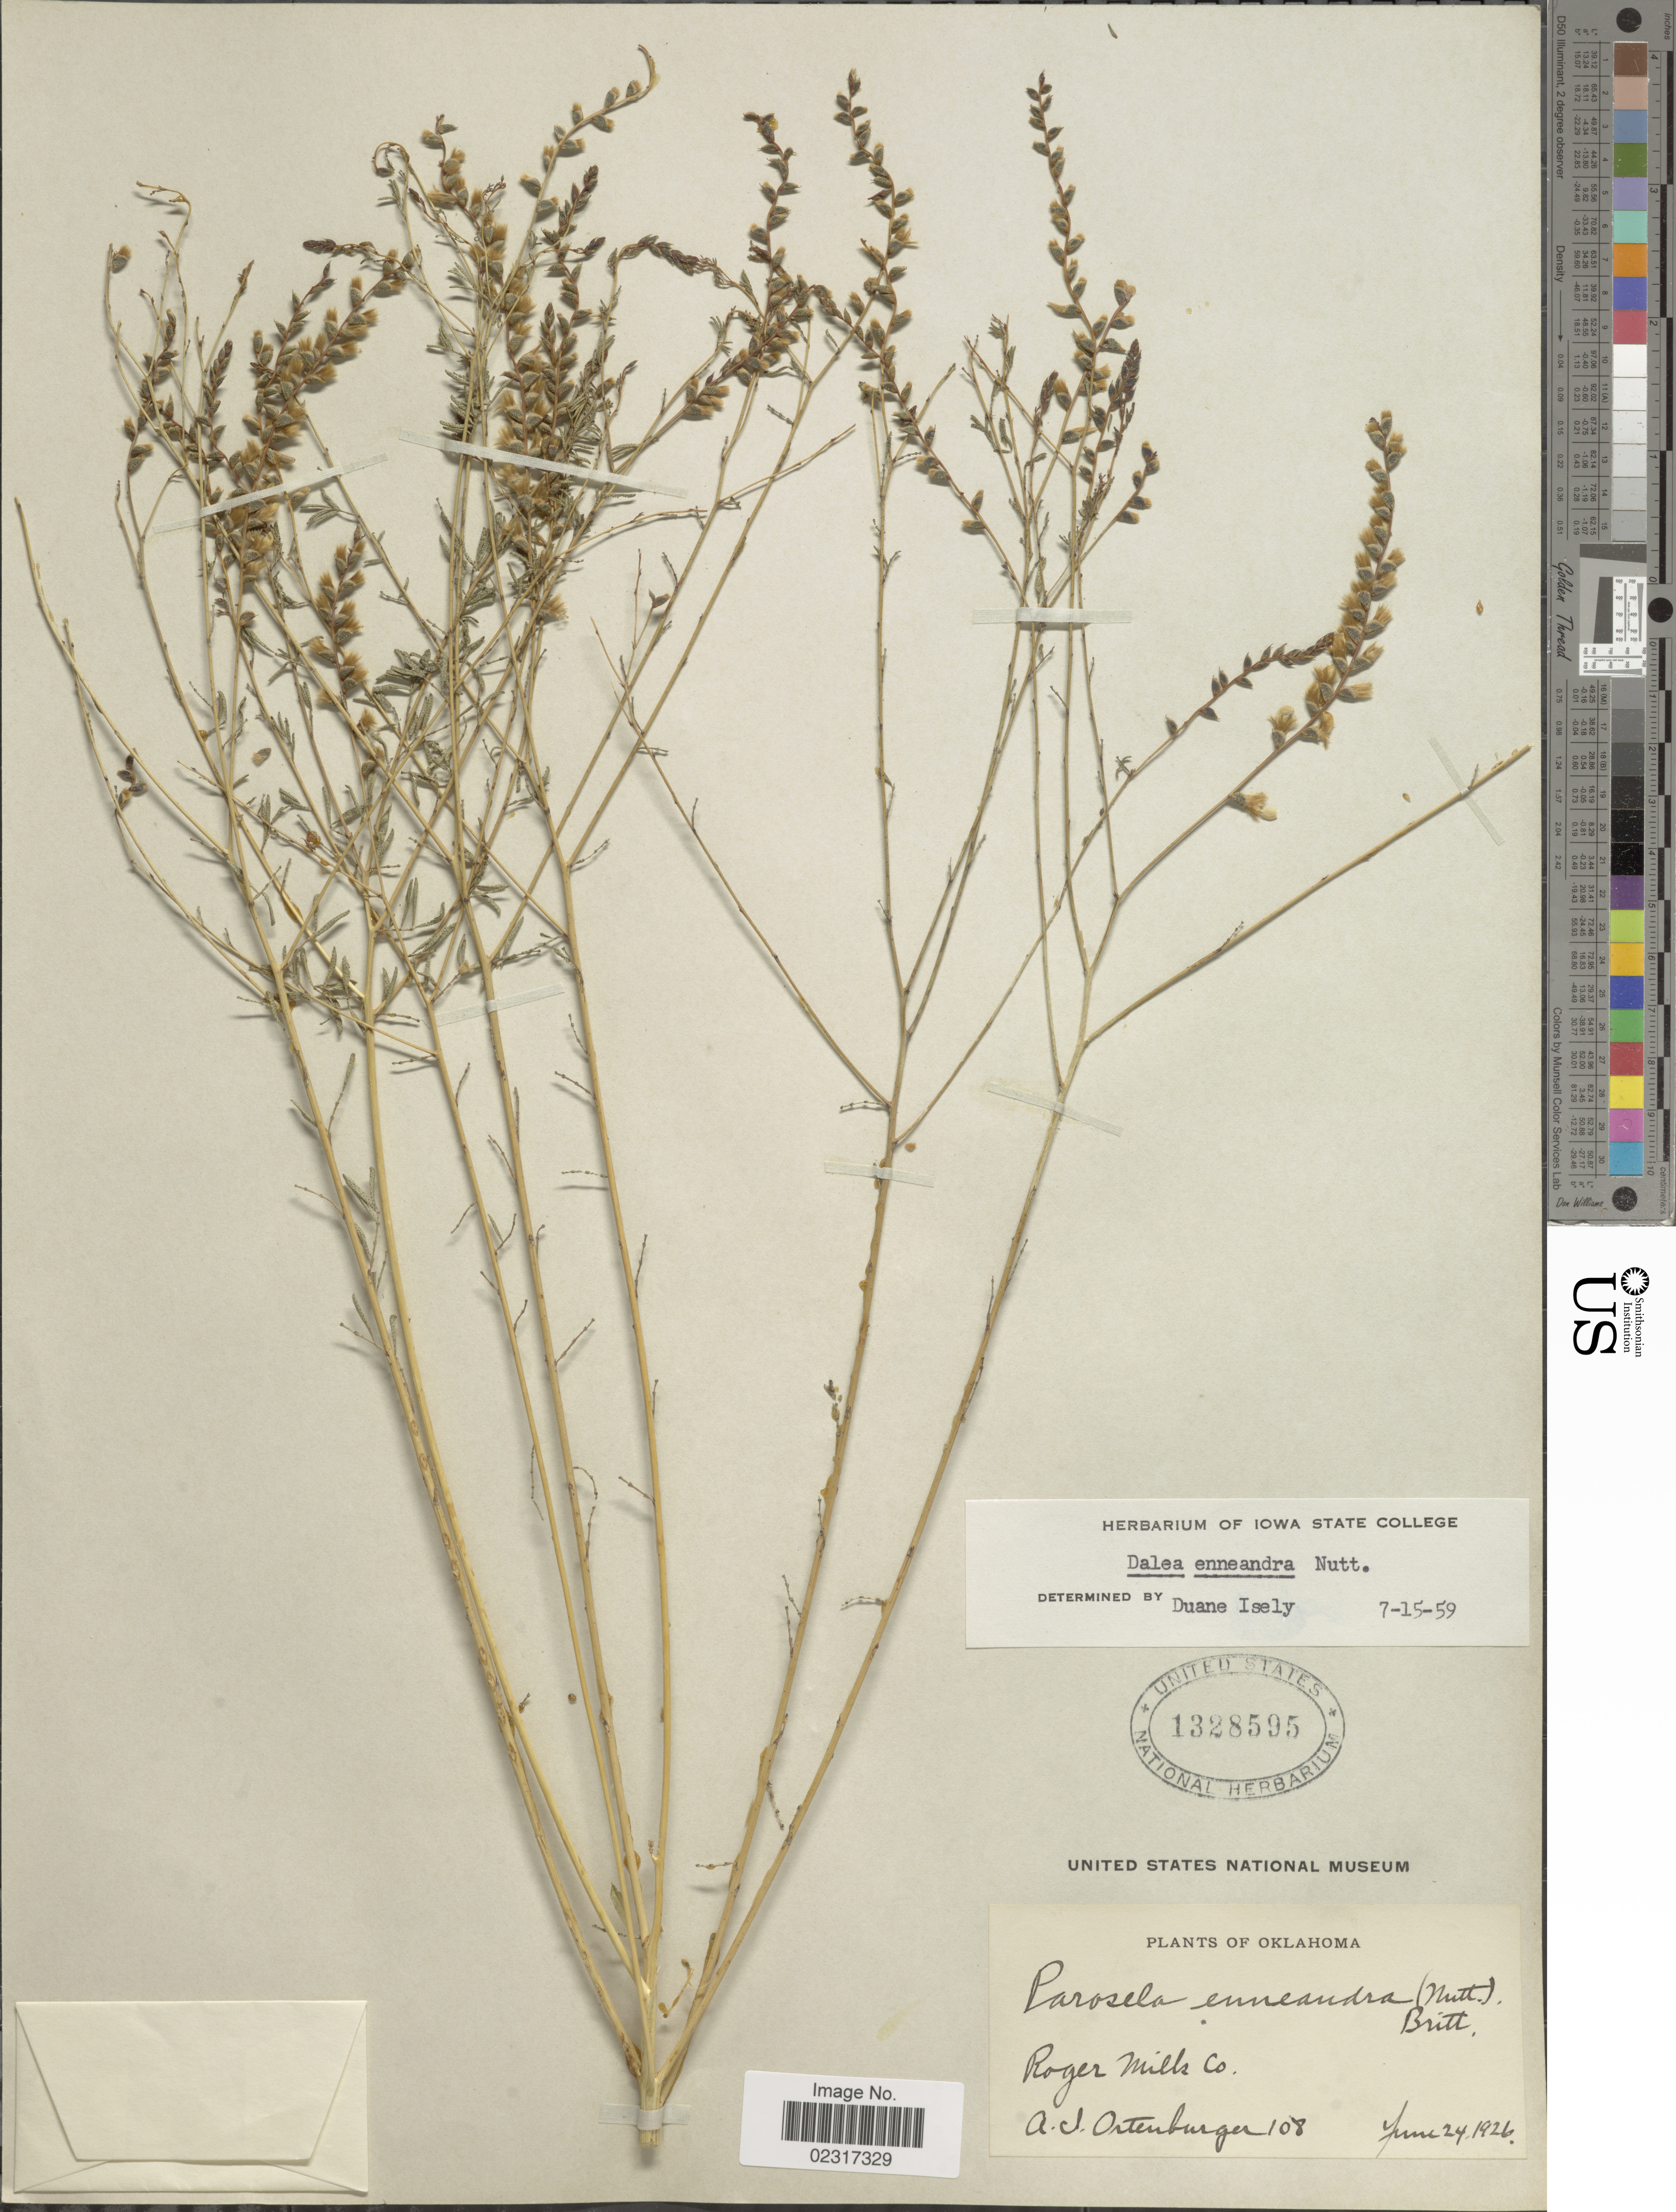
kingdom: Plantae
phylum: Tracheophyta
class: Magnoliopsida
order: Fabales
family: Fabaceae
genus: Dalea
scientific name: Dalea enneandra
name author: Nutt.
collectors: A. Ortenburger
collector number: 108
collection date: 1926-06-24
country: United States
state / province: Oklahoma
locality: Roger Mills Co.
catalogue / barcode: US 1328595